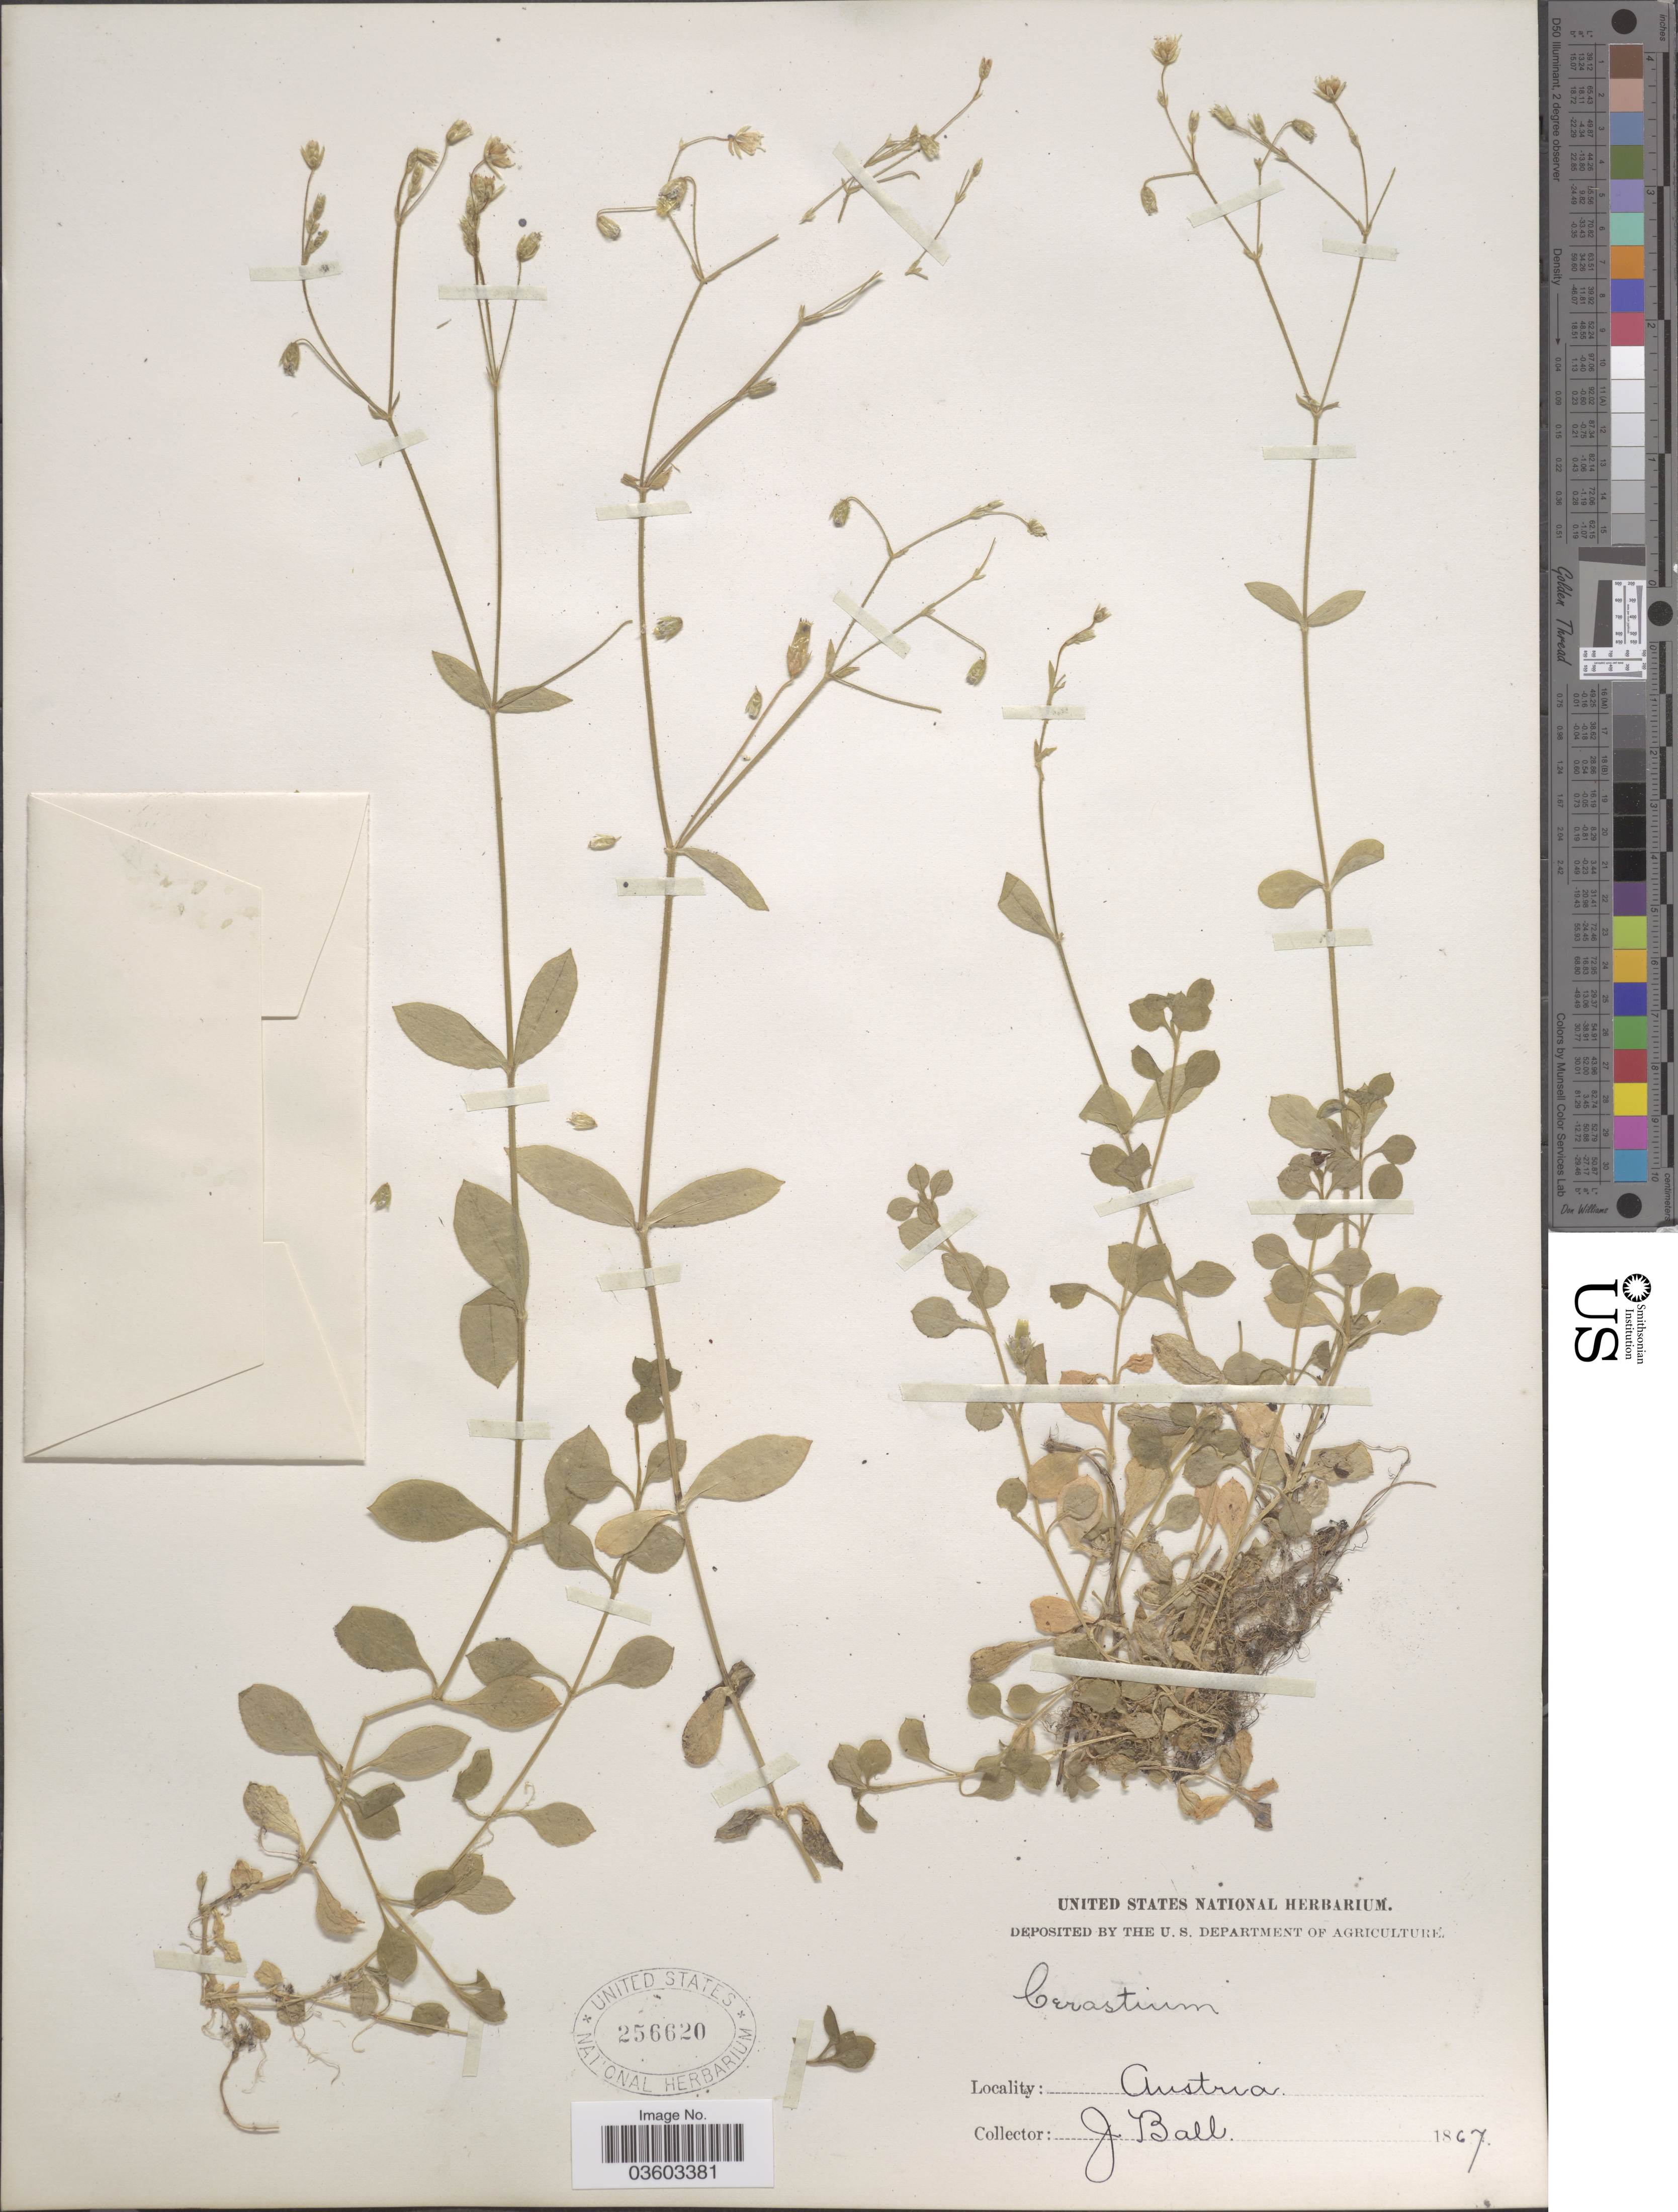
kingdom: Plantae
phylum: Tracheophyta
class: Magnoliopsida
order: Caryophyllales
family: Caryophyllaceae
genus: Cerastium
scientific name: Cerastium sp.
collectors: J. Ball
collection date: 1867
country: Austria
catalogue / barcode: US 256620